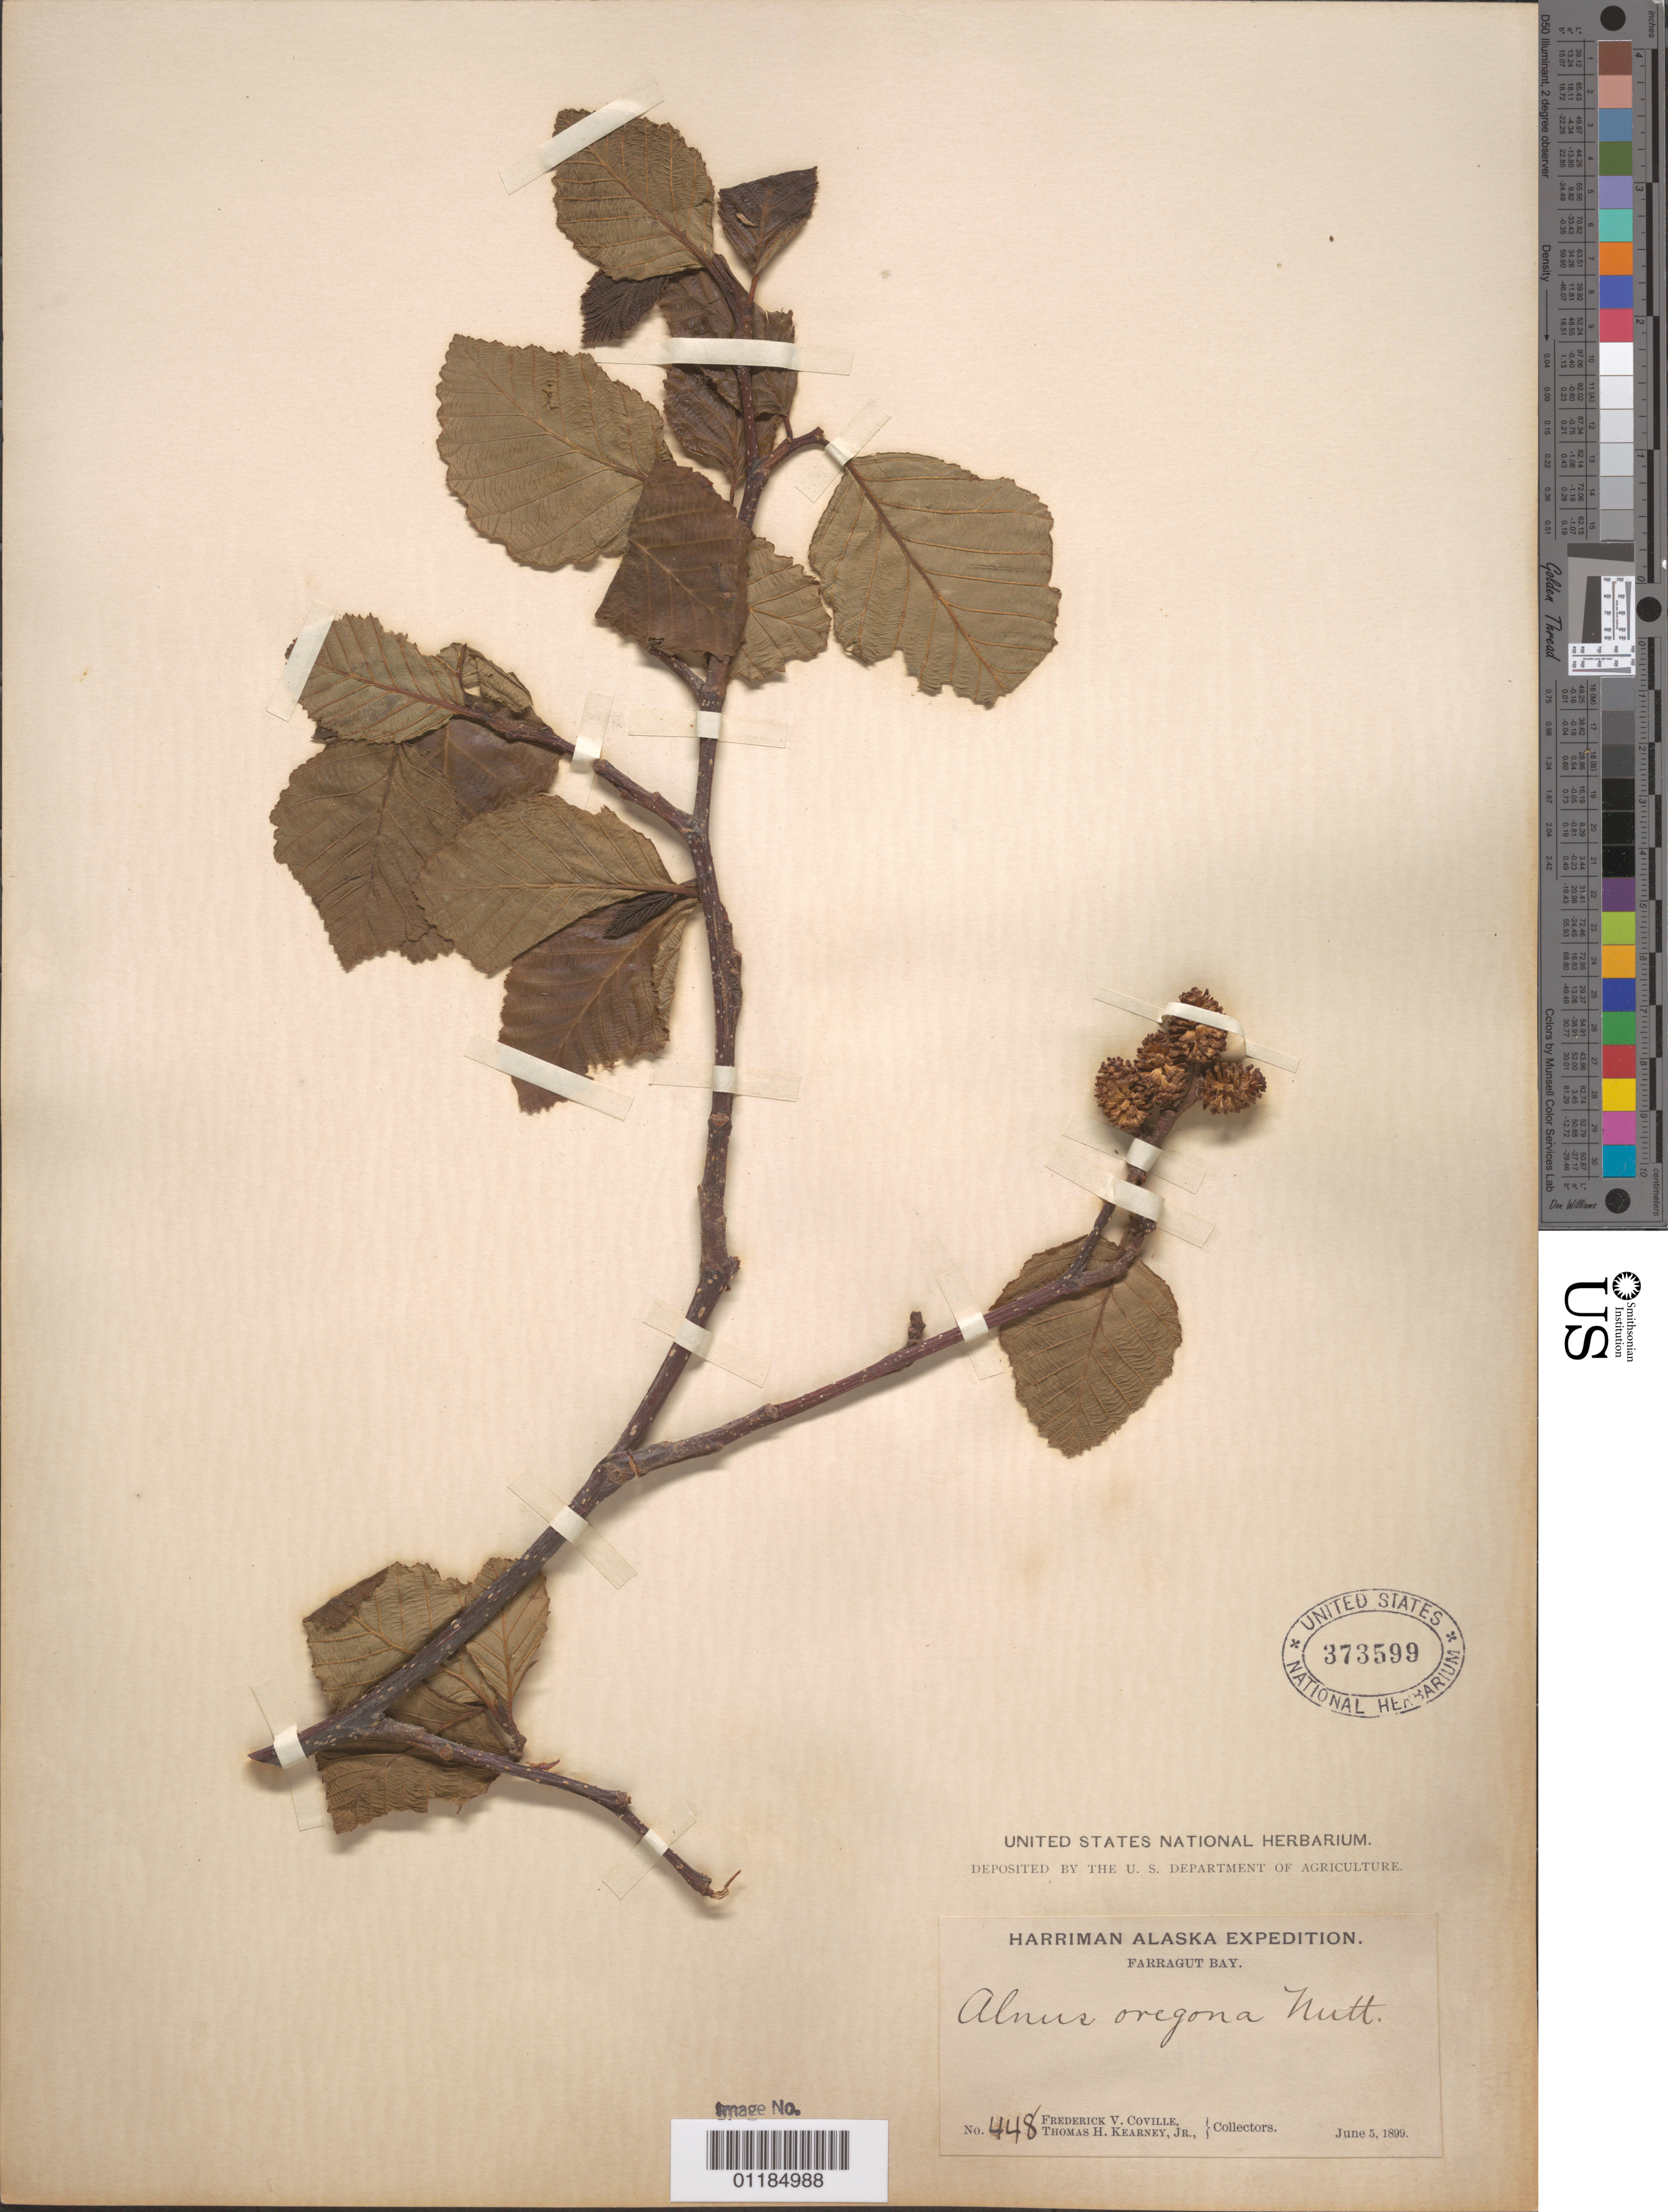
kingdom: Plantae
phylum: Tracheophyta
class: Magnoliopsida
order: Fagales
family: Betulaceae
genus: Alnus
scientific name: Alnus oregana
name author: Nutt.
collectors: F. V. Coville & T. H. Kearney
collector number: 448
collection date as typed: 5 Jun 1899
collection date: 1899-06-05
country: United States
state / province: Alaska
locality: Farragut Bay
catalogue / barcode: US 373599